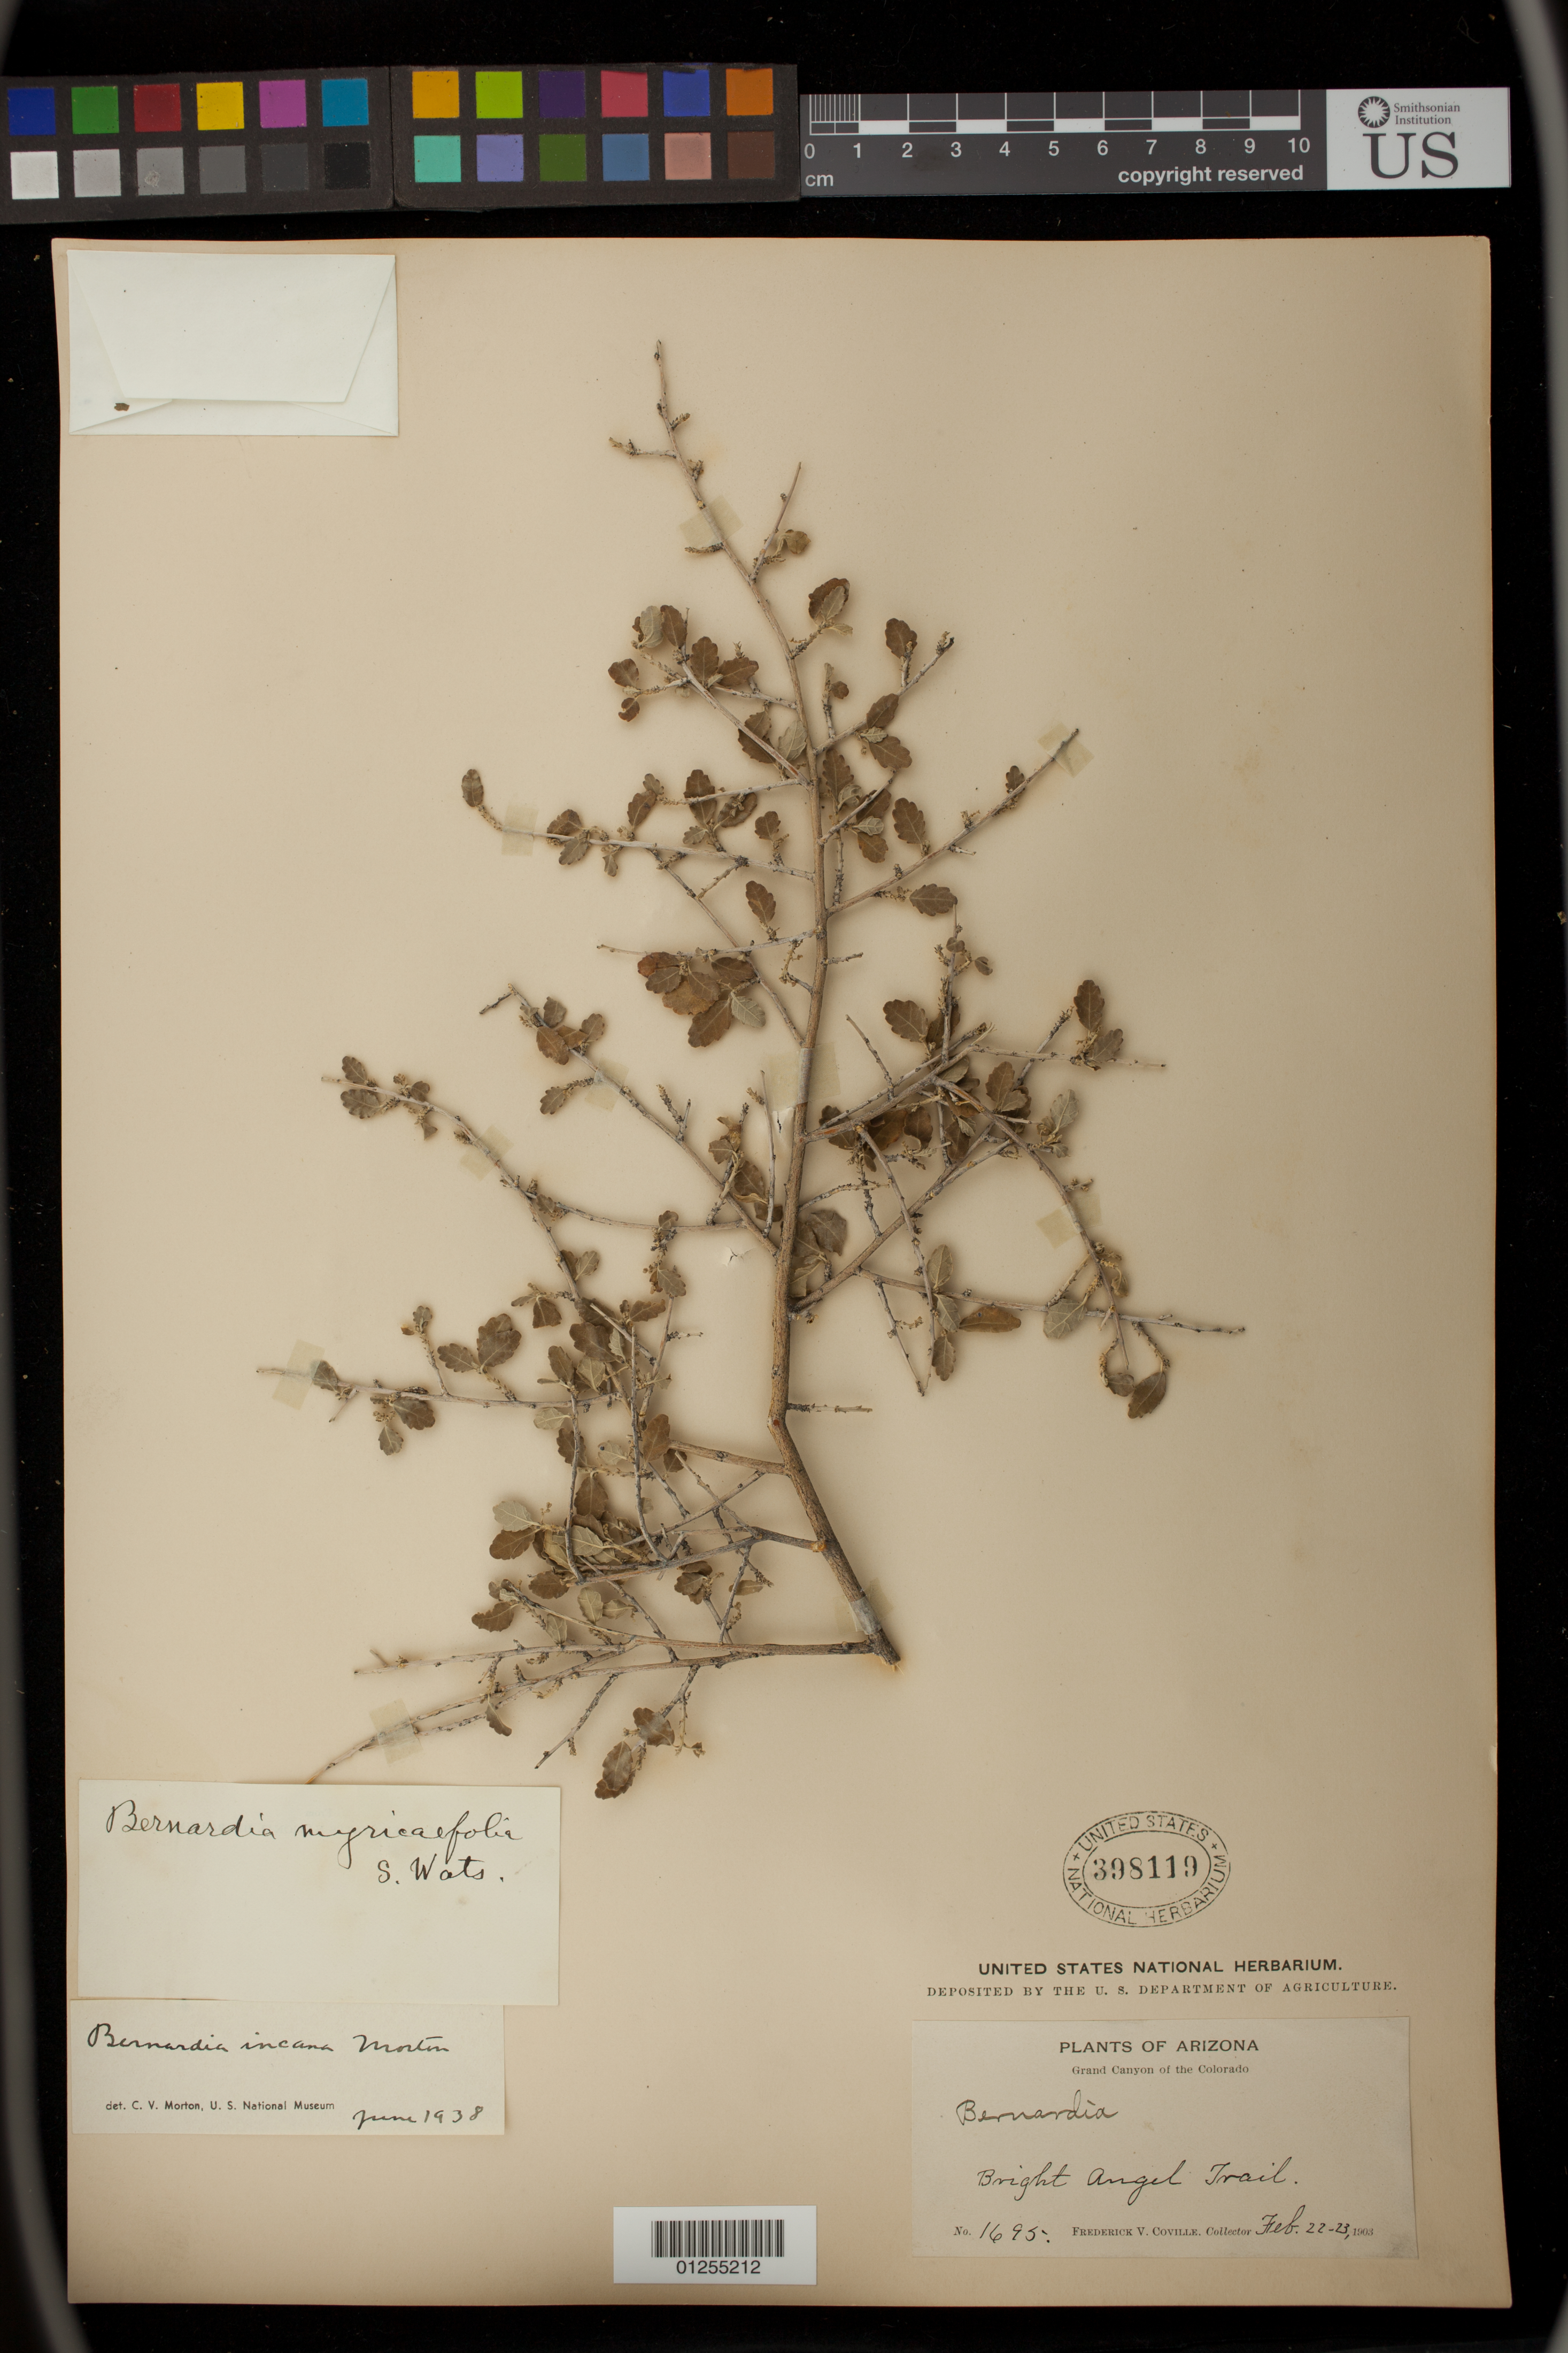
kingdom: Plantae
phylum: Tracheophyta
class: Magnoliopsida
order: Malpighiales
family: Euphorbiaceae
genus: Bernardia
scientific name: Bernardia incana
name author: C.V. Morton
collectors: F. V. Coville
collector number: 1695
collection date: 1903-02-22/1903-02-23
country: United States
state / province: Arizona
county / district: Coconino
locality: Grand Canyon of the Colorado. Bright Angel Trail.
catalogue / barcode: US 398119